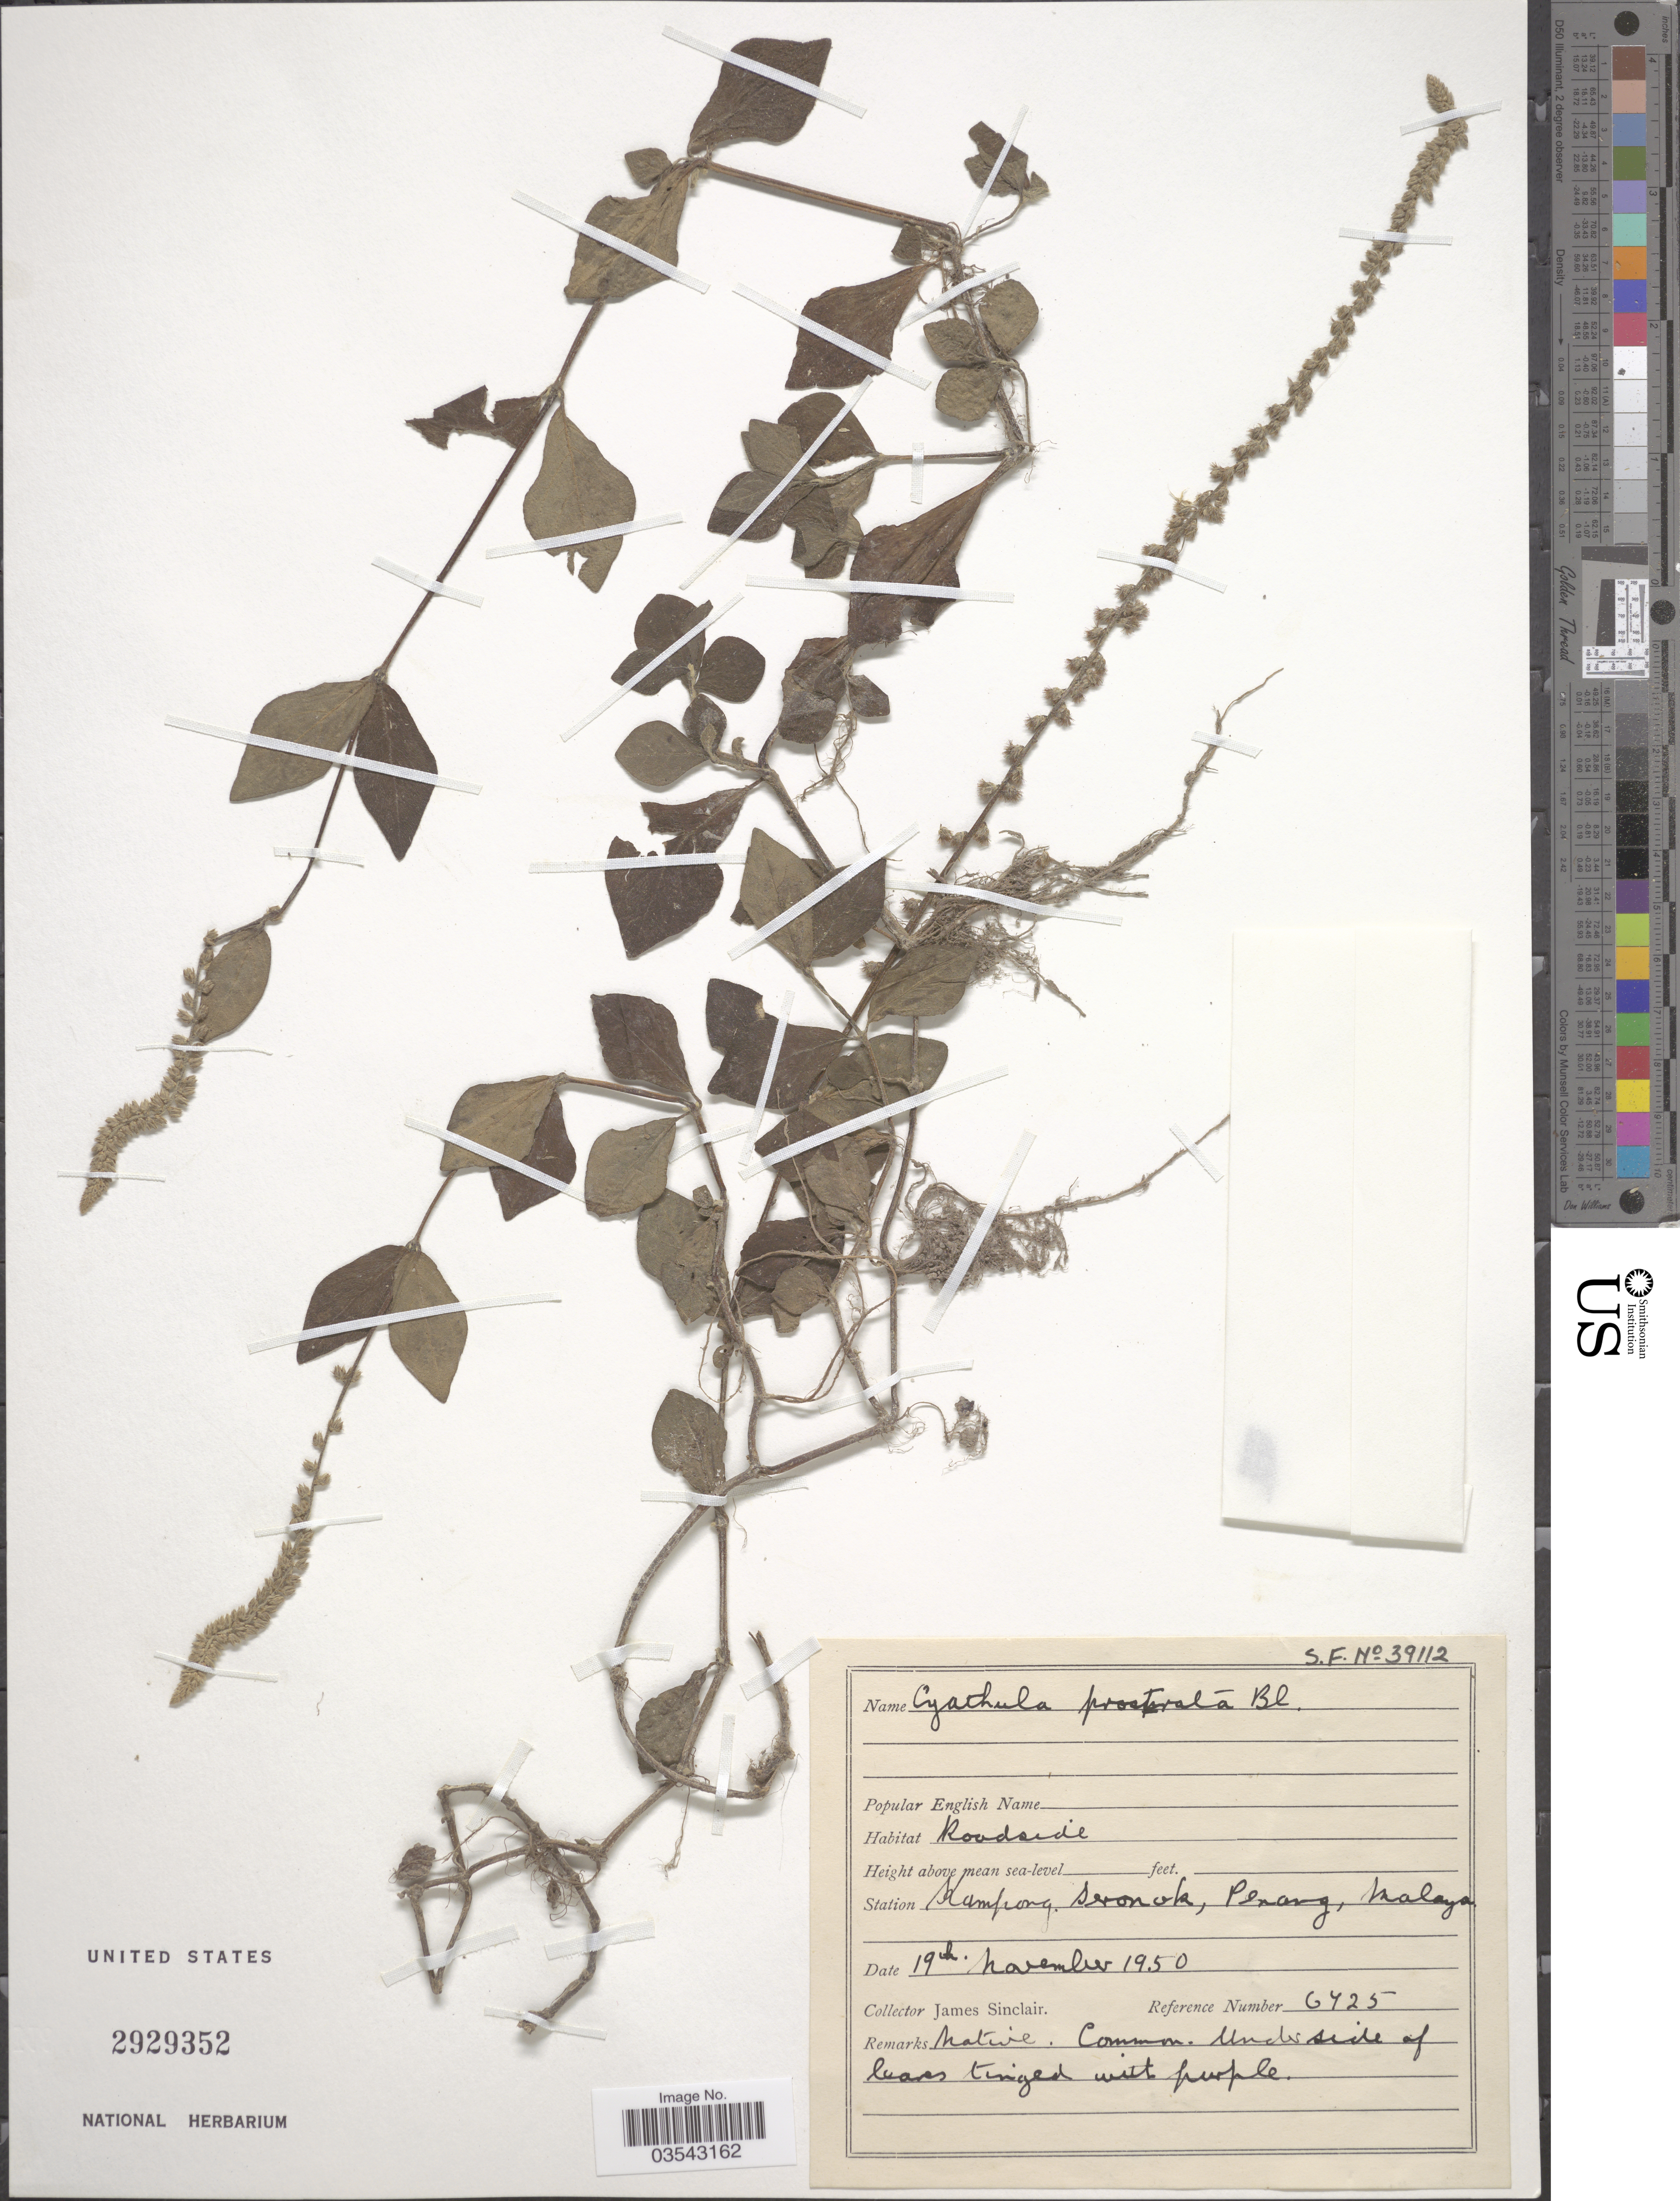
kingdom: Plantae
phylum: Tracheophyta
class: Magnoliopsida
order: Caryophyllales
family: Amaranthaceae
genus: Cyathula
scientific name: Cyathula prostrata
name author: (L.) Blume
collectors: J. Sinclair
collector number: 6725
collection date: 1950-11-19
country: Malaysia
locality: Station Kampong Seronok, Penang, Malaya.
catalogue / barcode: US 2929352